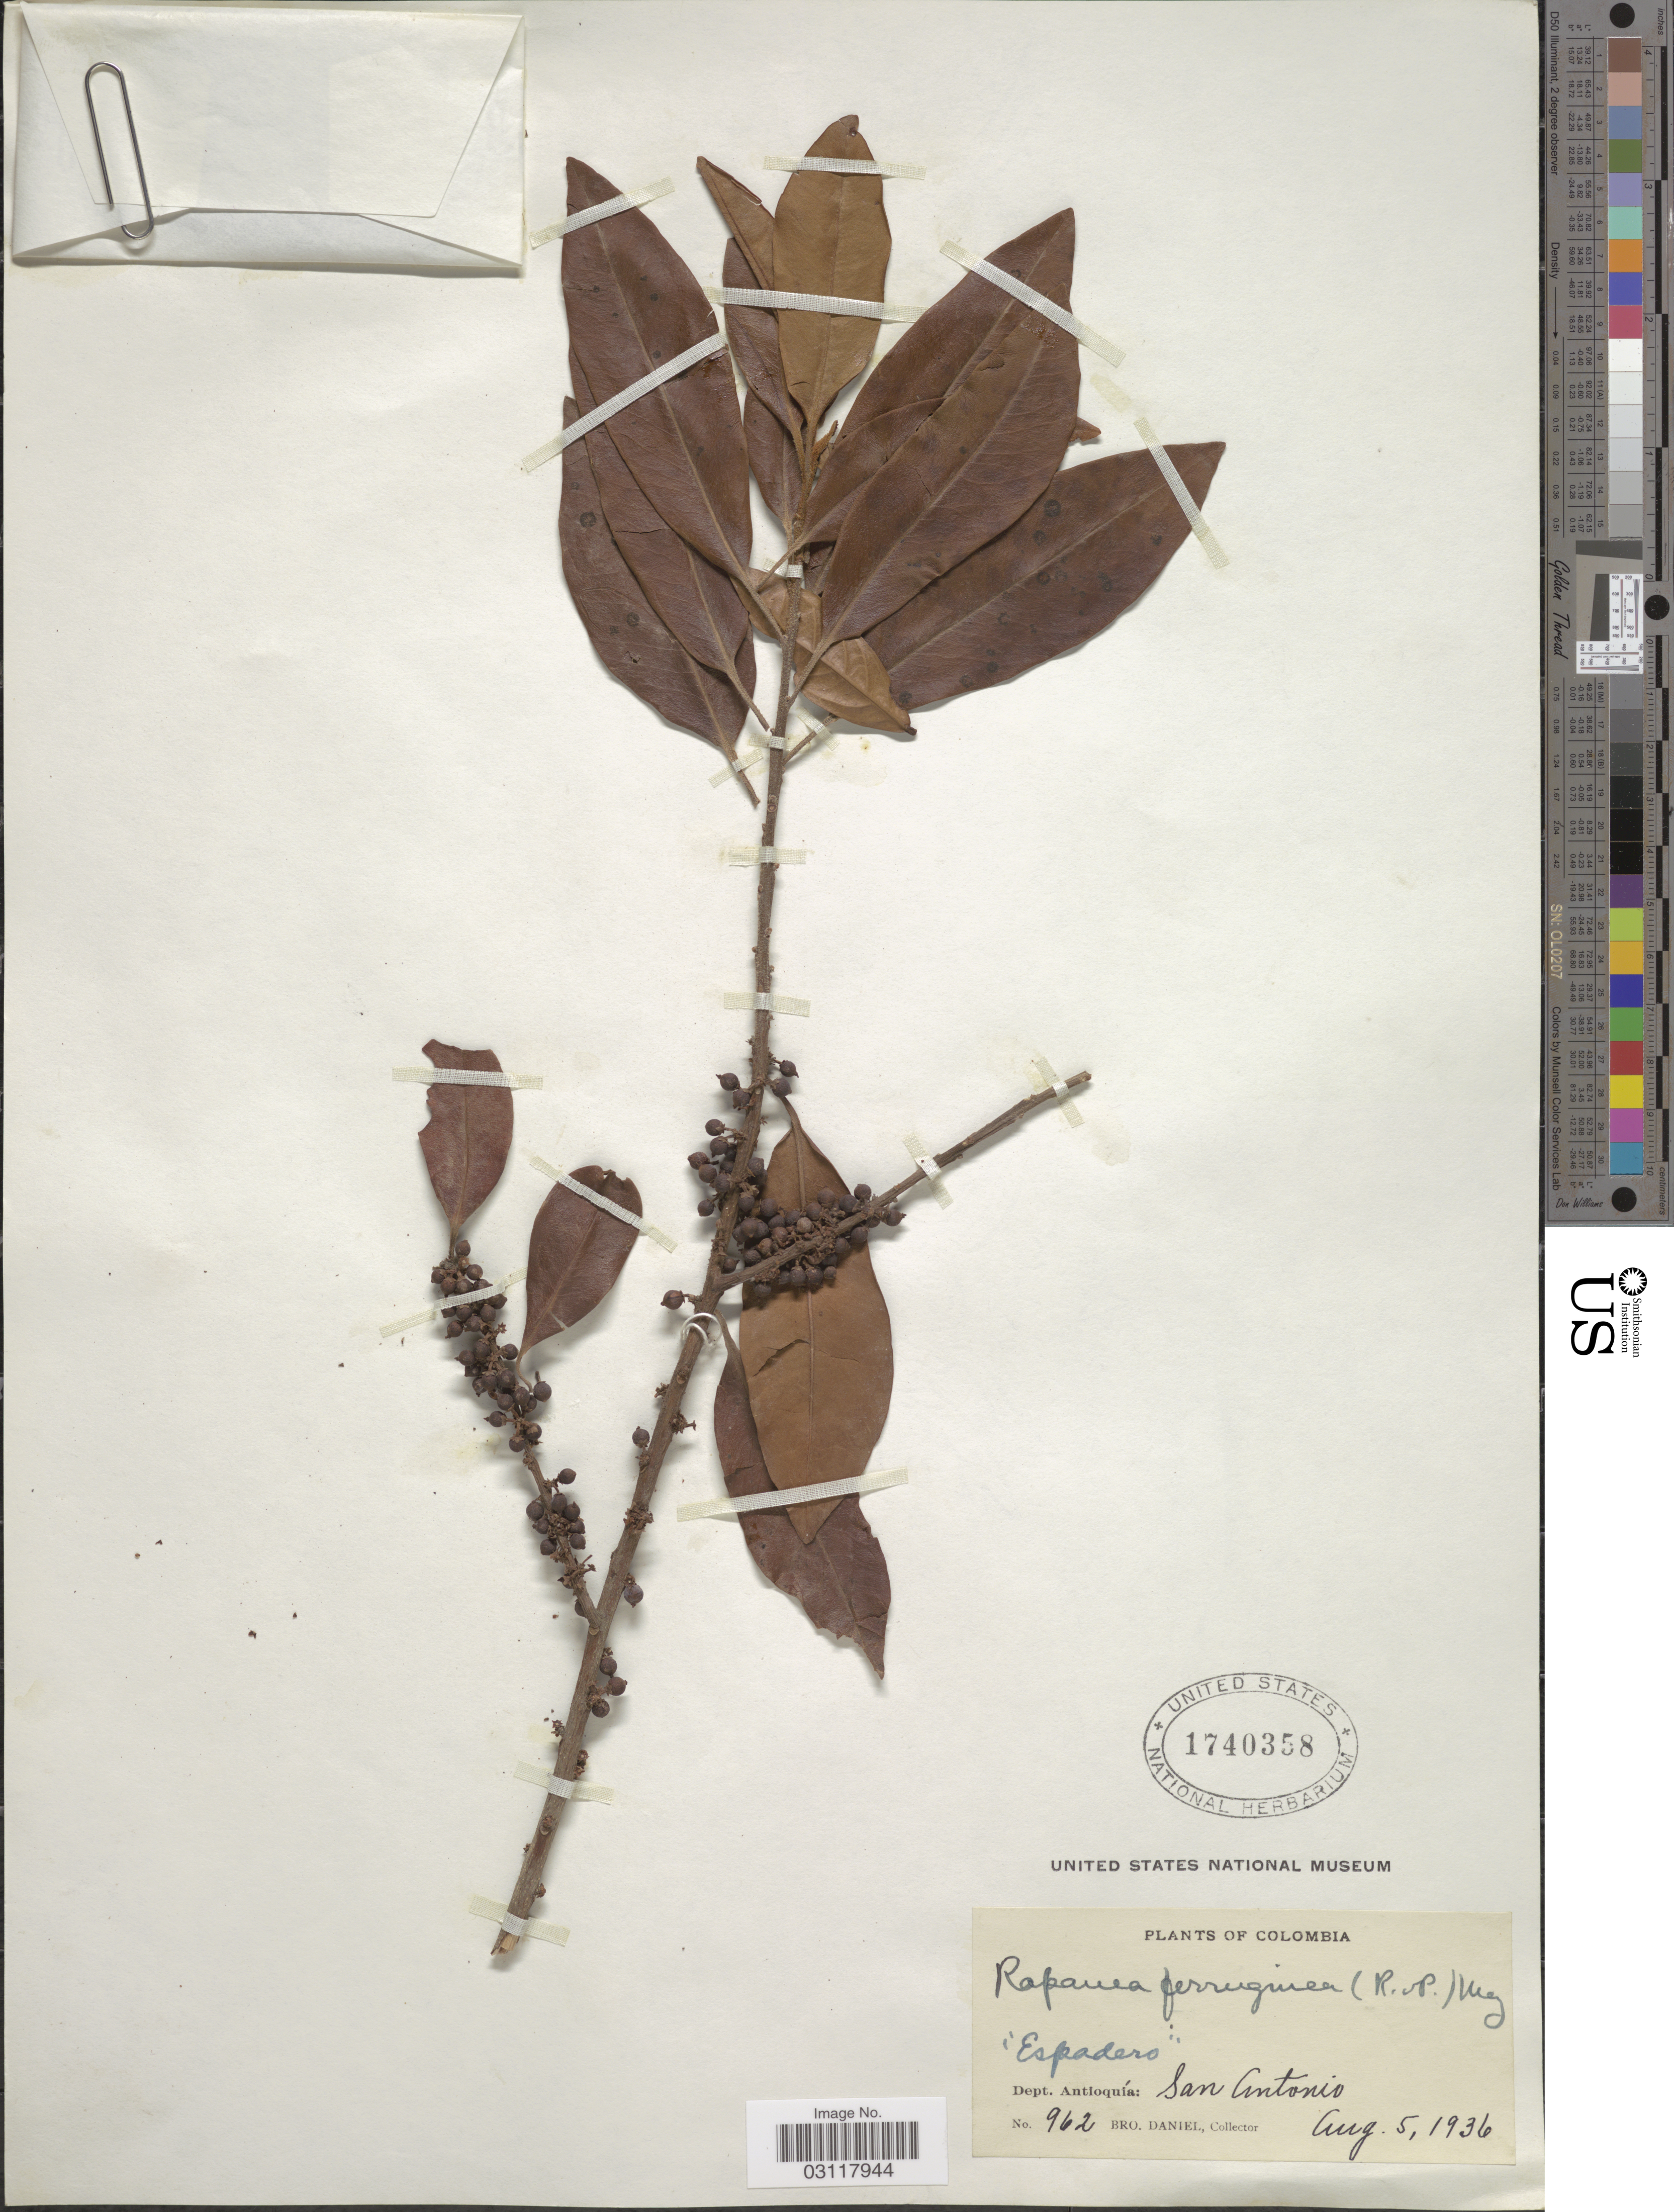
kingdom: Plantae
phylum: Tracheophyta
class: Magnoliopsida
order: Ericales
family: Primulaceae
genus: Rapanea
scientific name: Rapanea ferruginea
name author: (Ruiz & Pav.) Mez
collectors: Bro. Daniel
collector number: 962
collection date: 1936-08-05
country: Colombia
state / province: Antioquia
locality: Dept. Antioquia: San Antonio.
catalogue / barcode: US 1740358